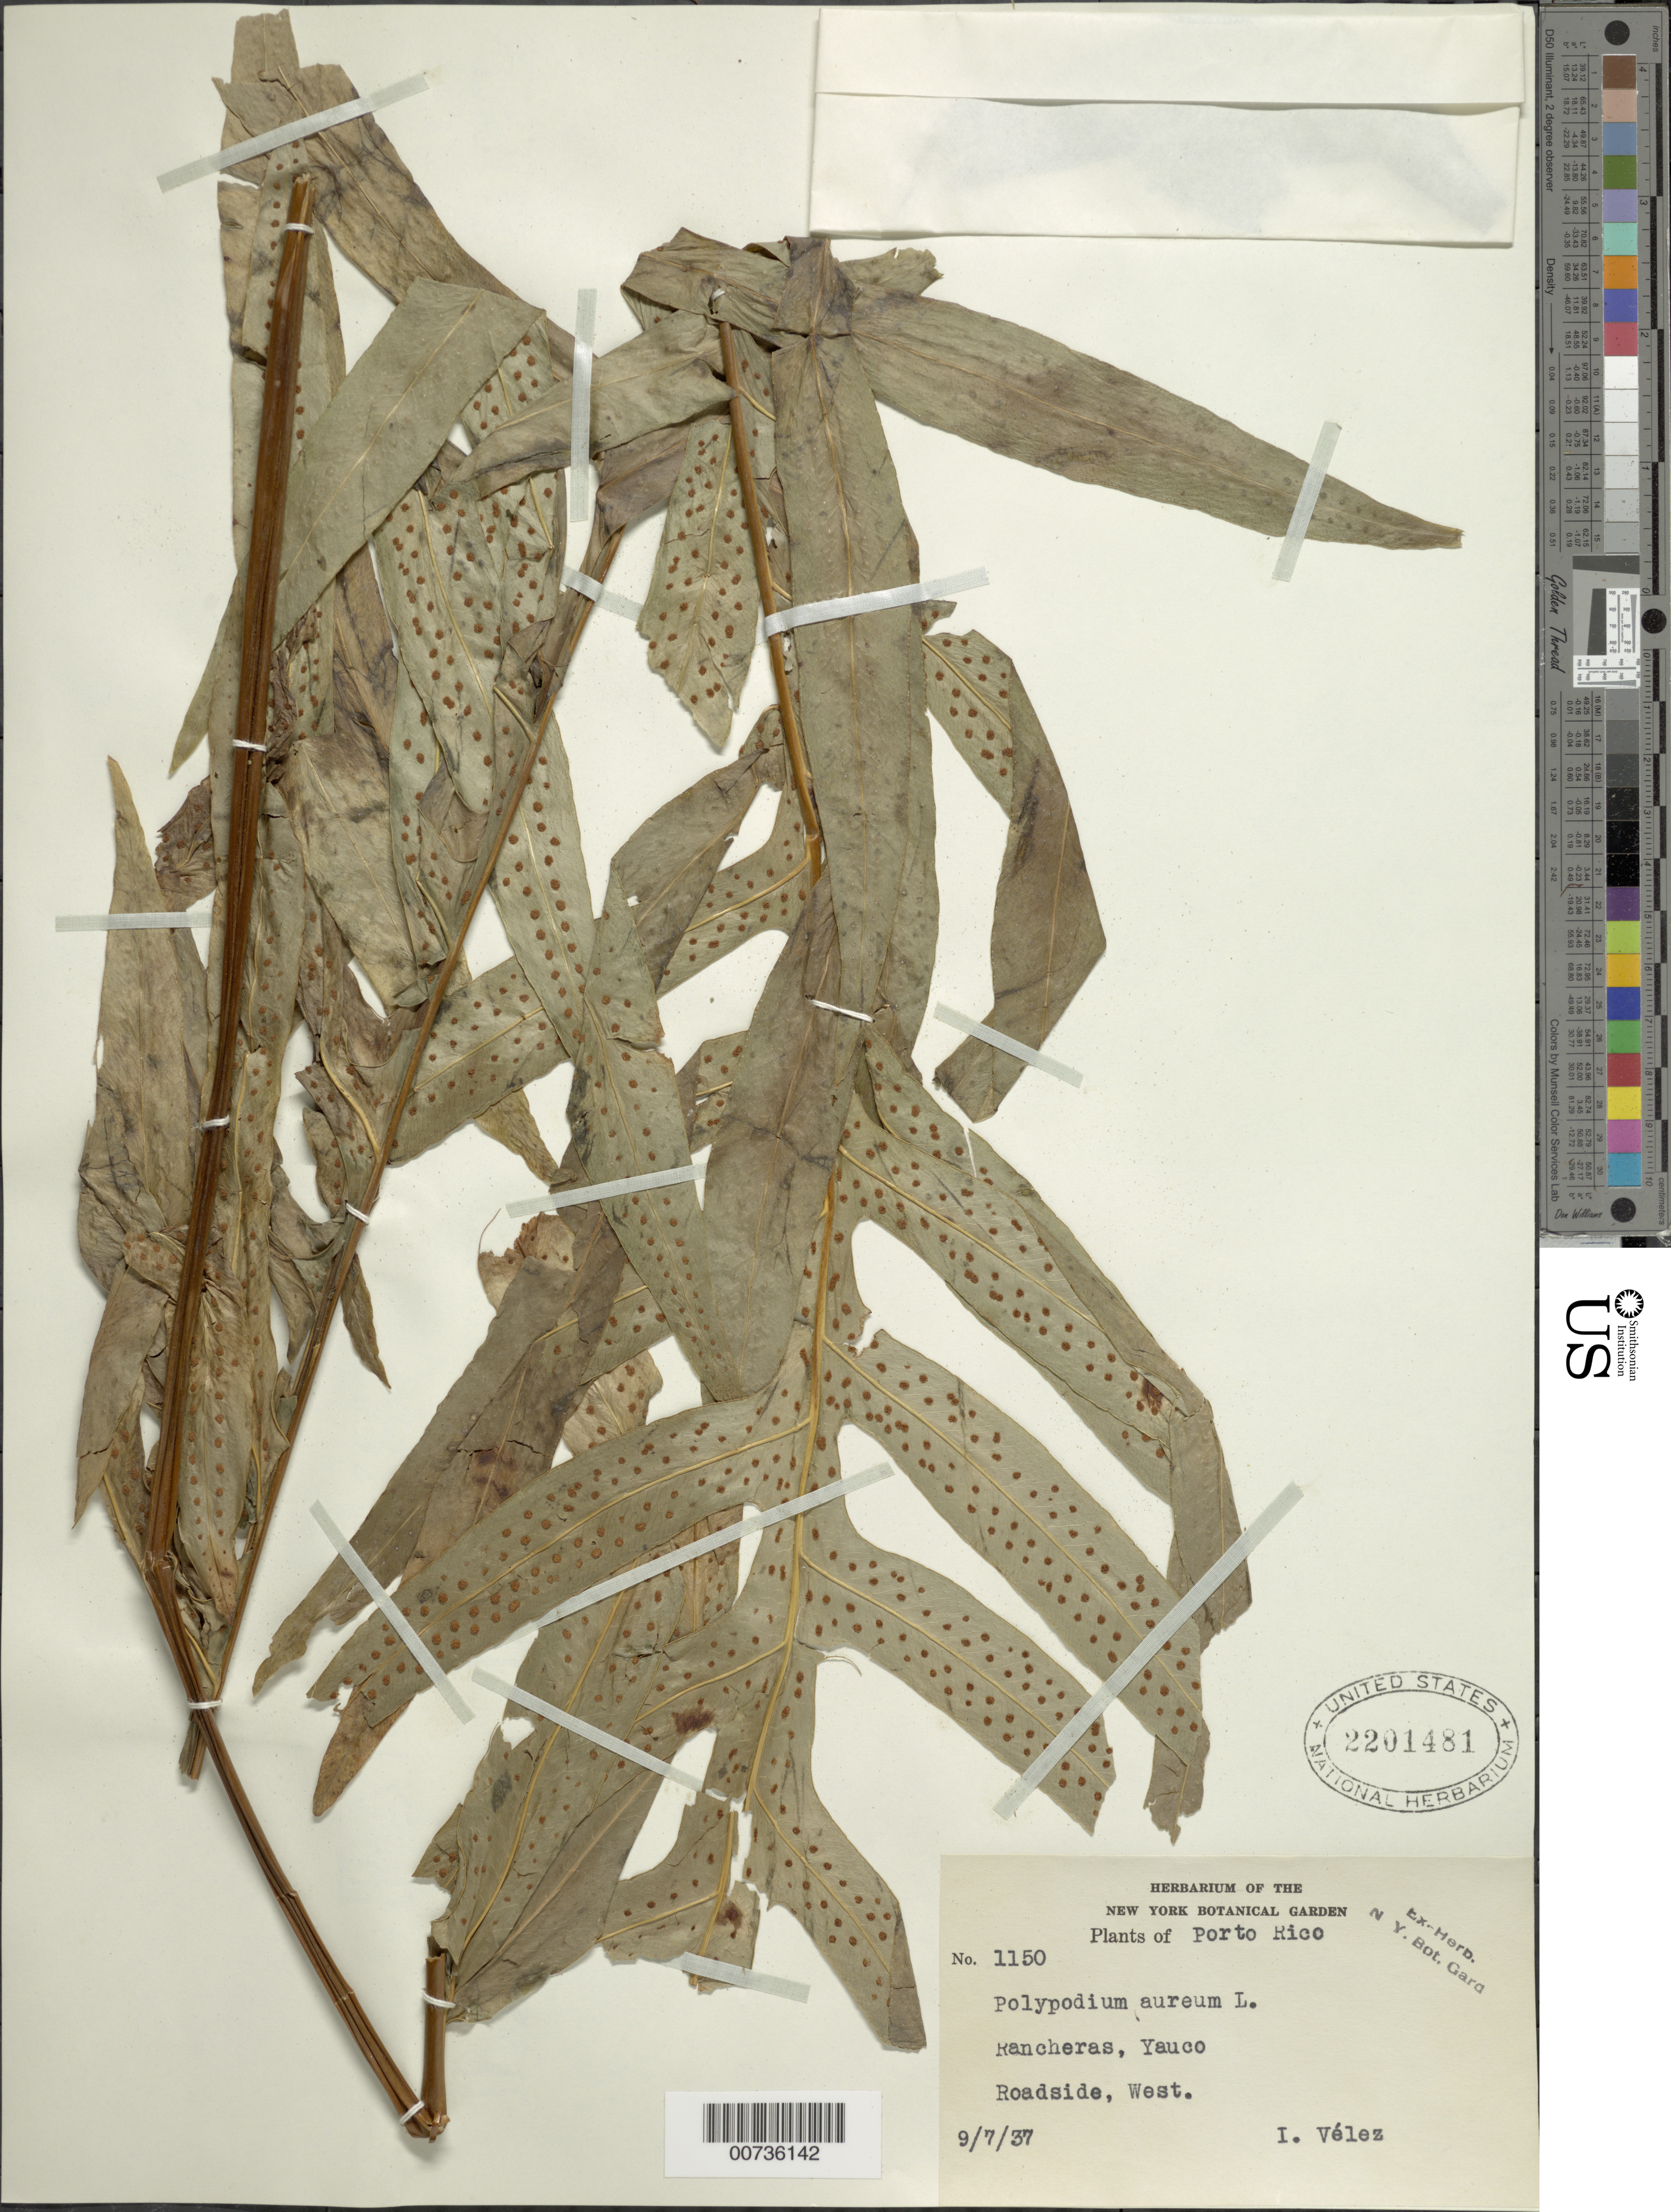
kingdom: Plantae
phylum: Tracheophyta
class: Polypodiopsida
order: Polypodiales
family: Polypodiaceae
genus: Phlebodium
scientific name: Phlebodium aureum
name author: (L.) J. Sm.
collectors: I. Velez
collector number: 1150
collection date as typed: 07 Sep 1937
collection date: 1937-09-07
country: Puerto Rico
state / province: Yauco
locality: Rancheras, Yauco. Roadside, West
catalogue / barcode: US 2201481